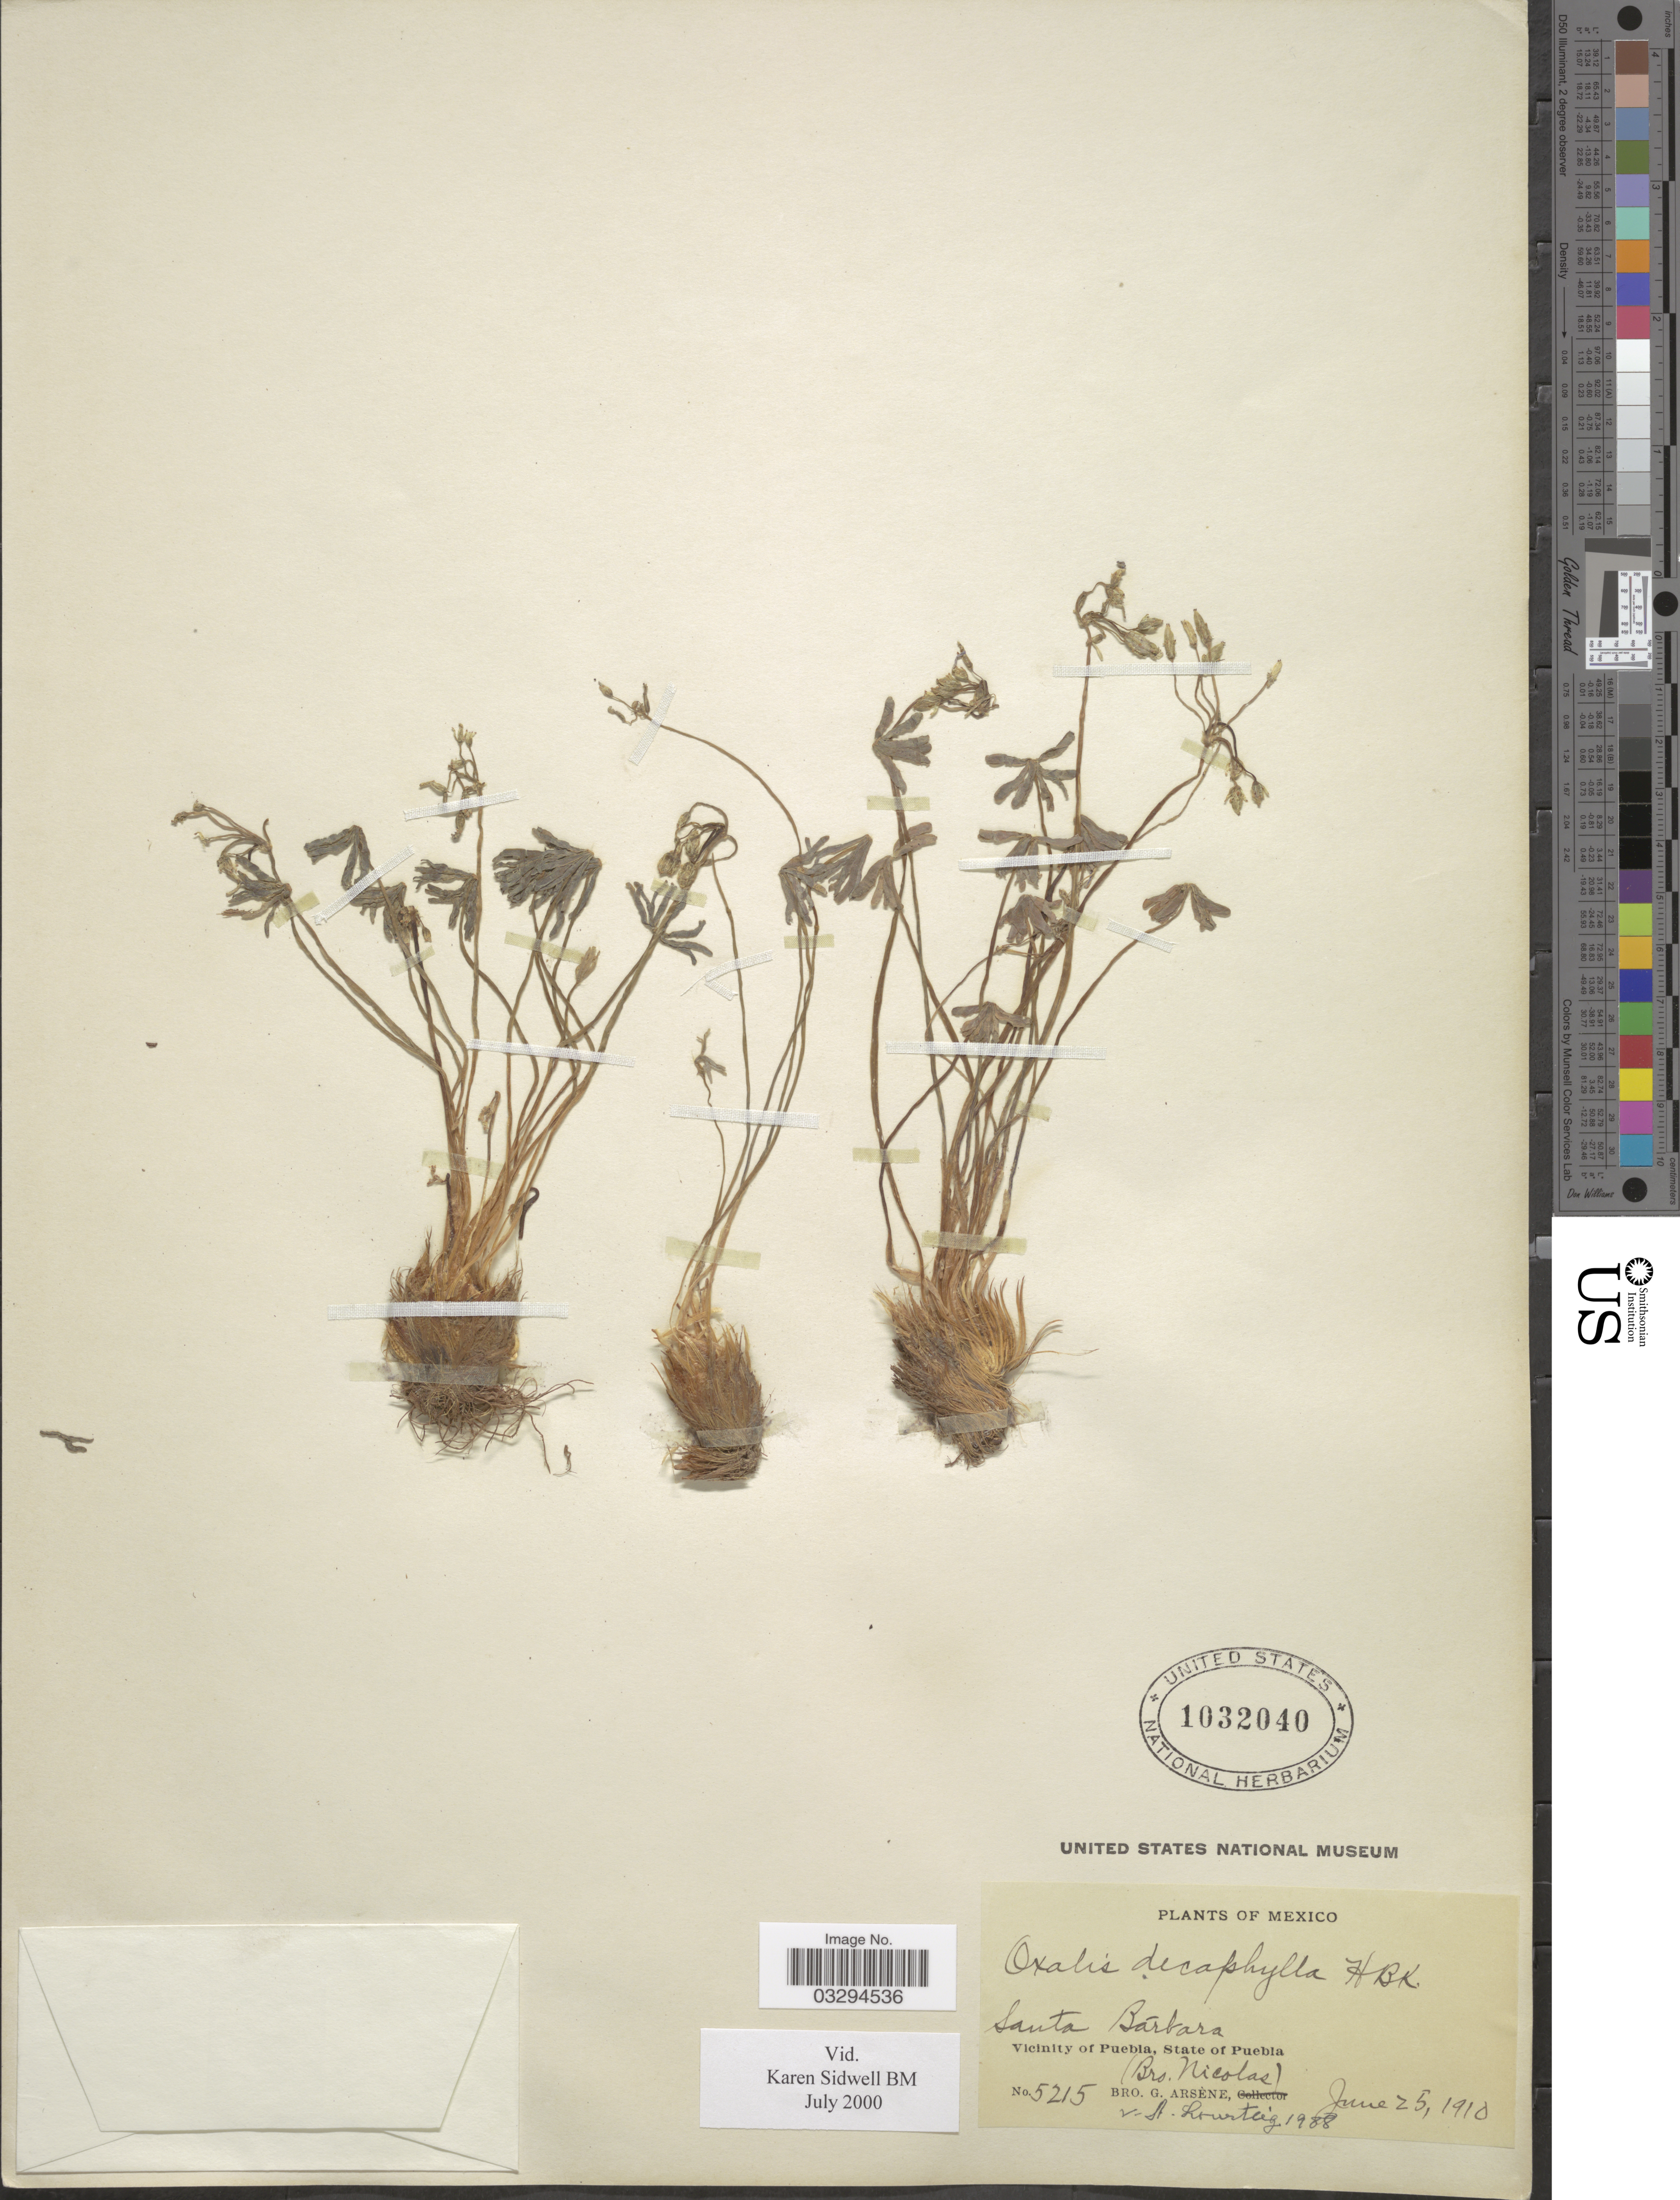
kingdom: Plantae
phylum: Tracheophyta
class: Magnoliopsida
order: Oxalidales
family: Oxalidaceae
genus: Oxalis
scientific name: Oxalis decaphylla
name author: Kunth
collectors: Bro. G. Arsène & Bro. Nicolas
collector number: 5215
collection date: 1910-06-25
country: Mexico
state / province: Puebla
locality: Santa Bárbara, Vicinity of Puebla.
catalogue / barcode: US 1032040